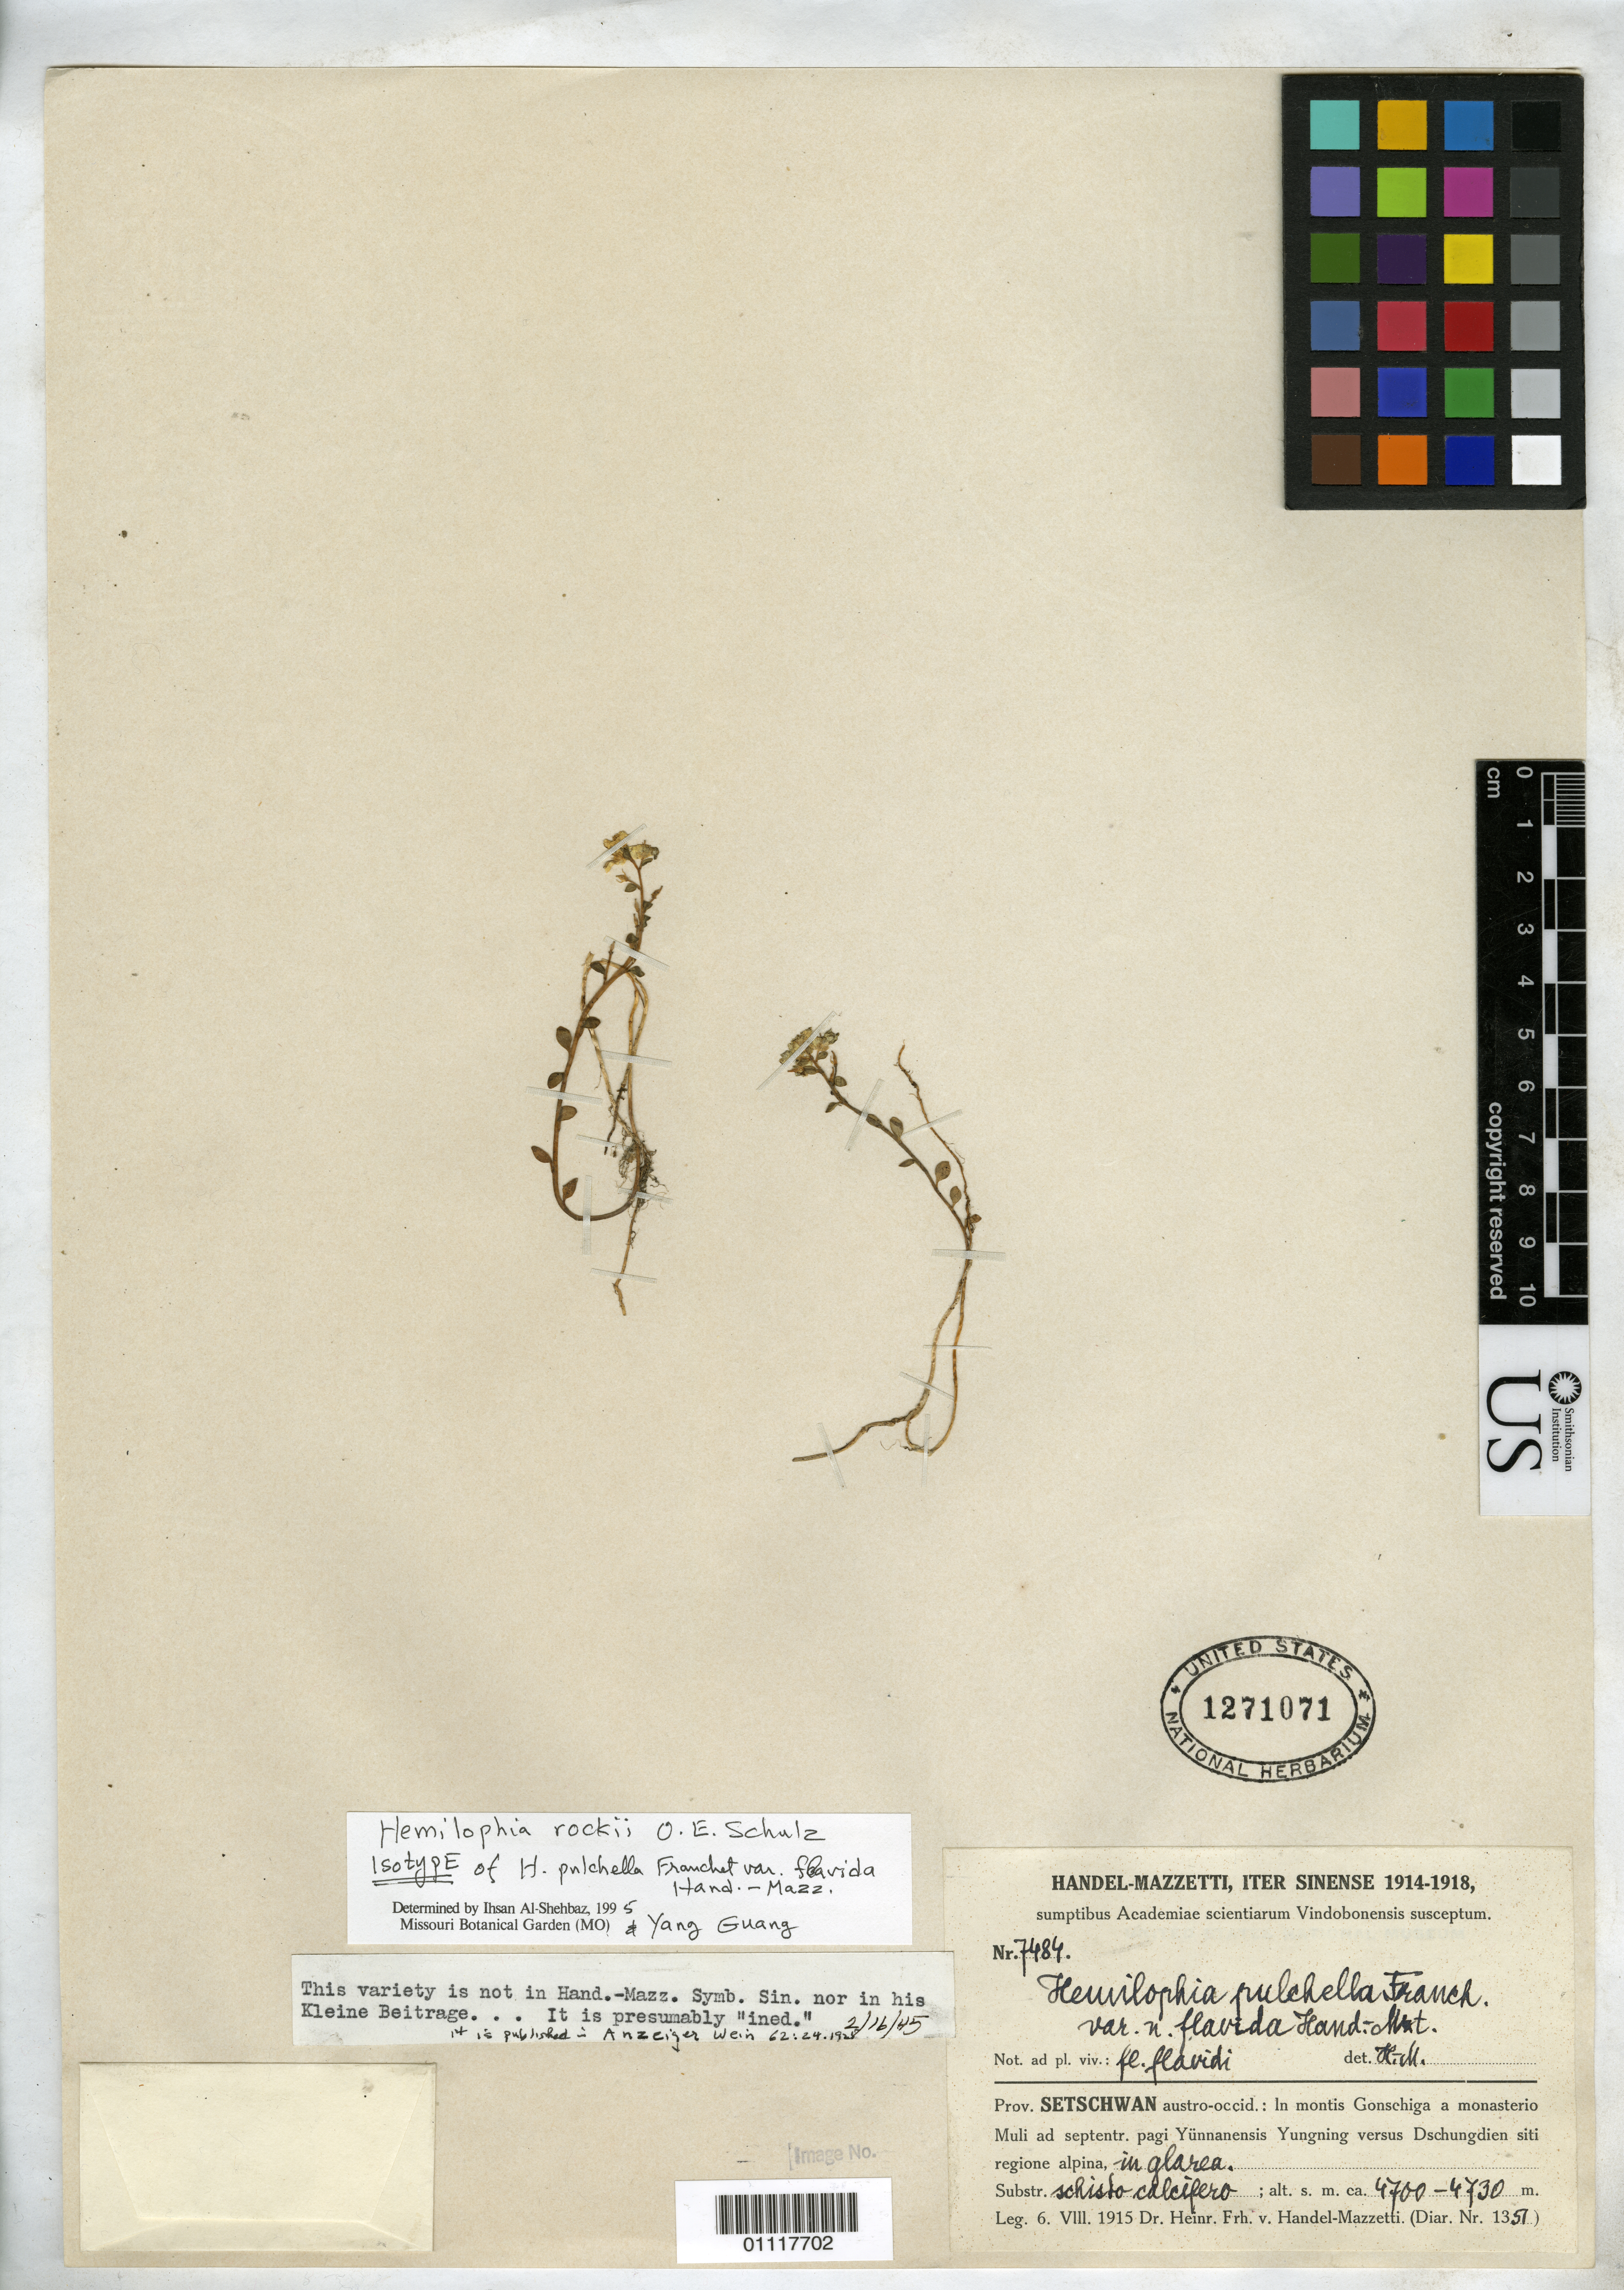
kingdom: Plantae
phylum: Tracheophyta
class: Magnoliopsida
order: Brassicales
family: Brassicaceae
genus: Hemilophia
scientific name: Hemilophia pulchella var. flavida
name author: Hand.-Mazz.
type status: Isotype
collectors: H. Handel-Mazzetti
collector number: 7484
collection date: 1915-08-06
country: China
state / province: Sichuan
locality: Prov. Setschwan: In montis Gonschiga a monasterio Muli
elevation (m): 4700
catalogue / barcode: US 1271071